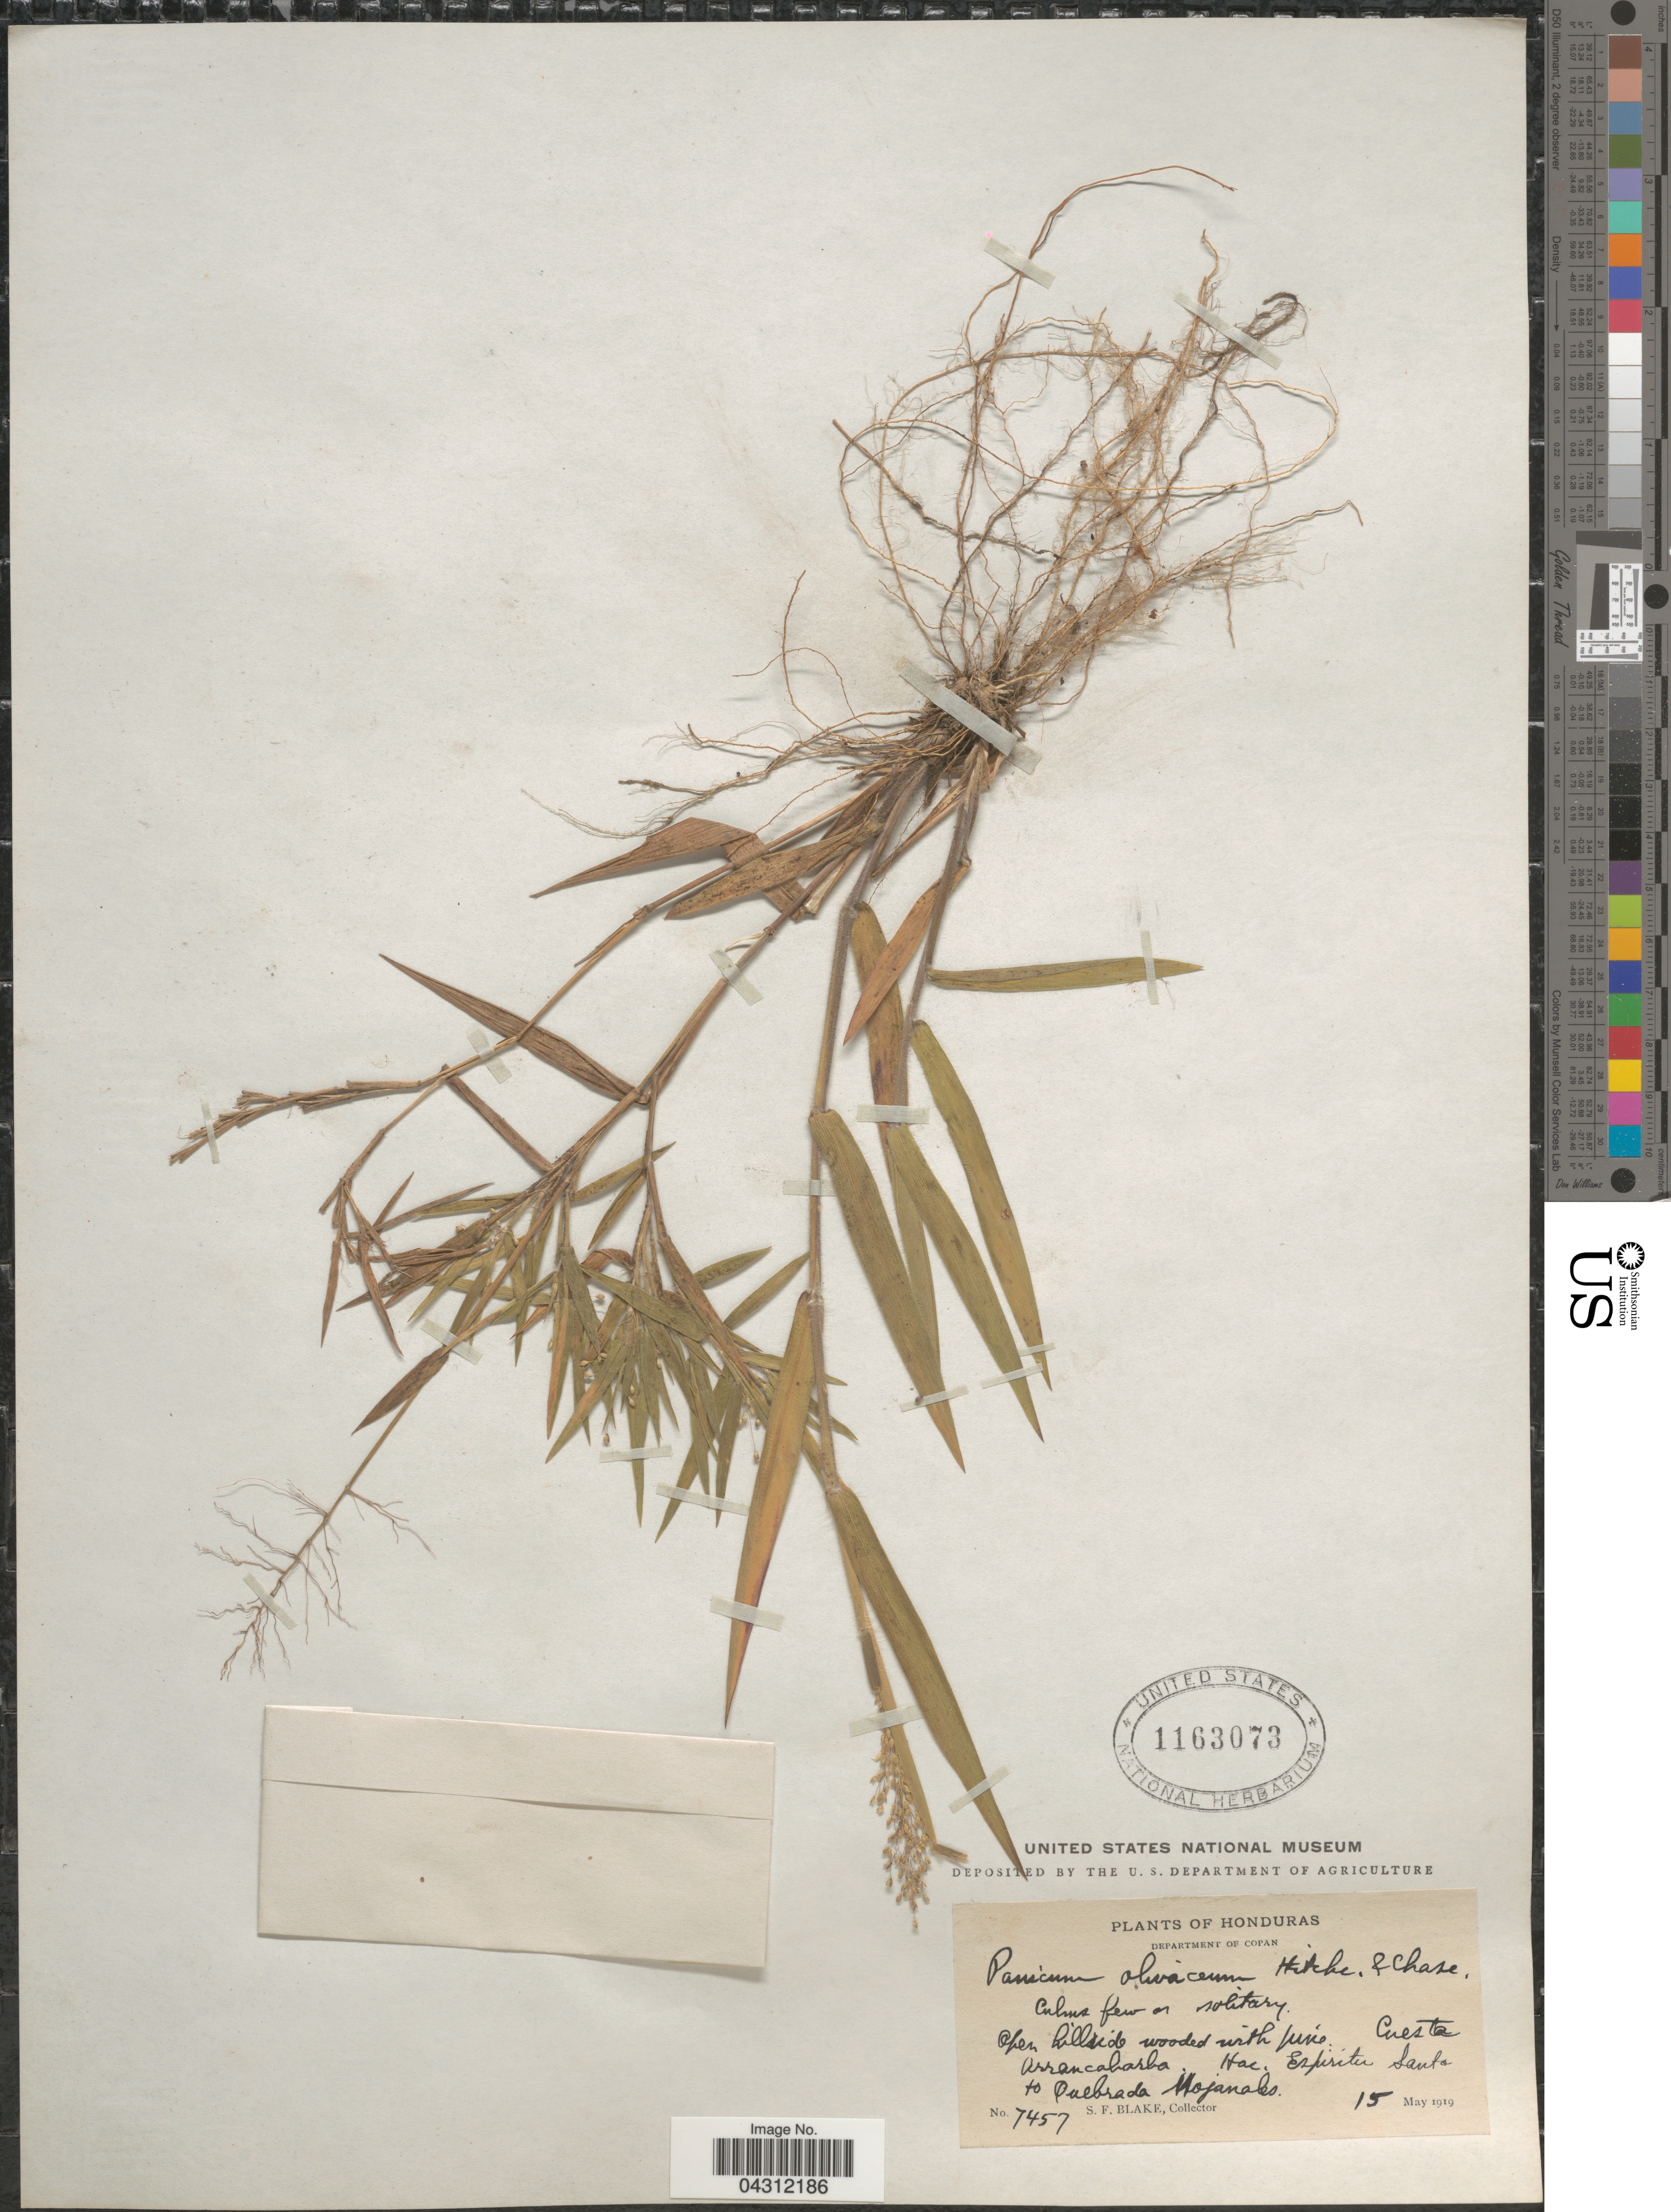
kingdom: Plantae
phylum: Tracheophyta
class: Liliopsida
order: Poales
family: Poaceae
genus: Dichanthelium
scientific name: Dichanthelium acuminatum var. acuminatum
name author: (Sw.) Gould & C.A. Clark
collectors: S. Blake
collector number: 7457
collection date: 1919-05-15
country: Honduras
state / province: Copan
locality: Department Of Copan. Cuesta Arrancabarba, Espiritu Santo to Quebrada Mojanales.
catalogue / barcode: US 1163073